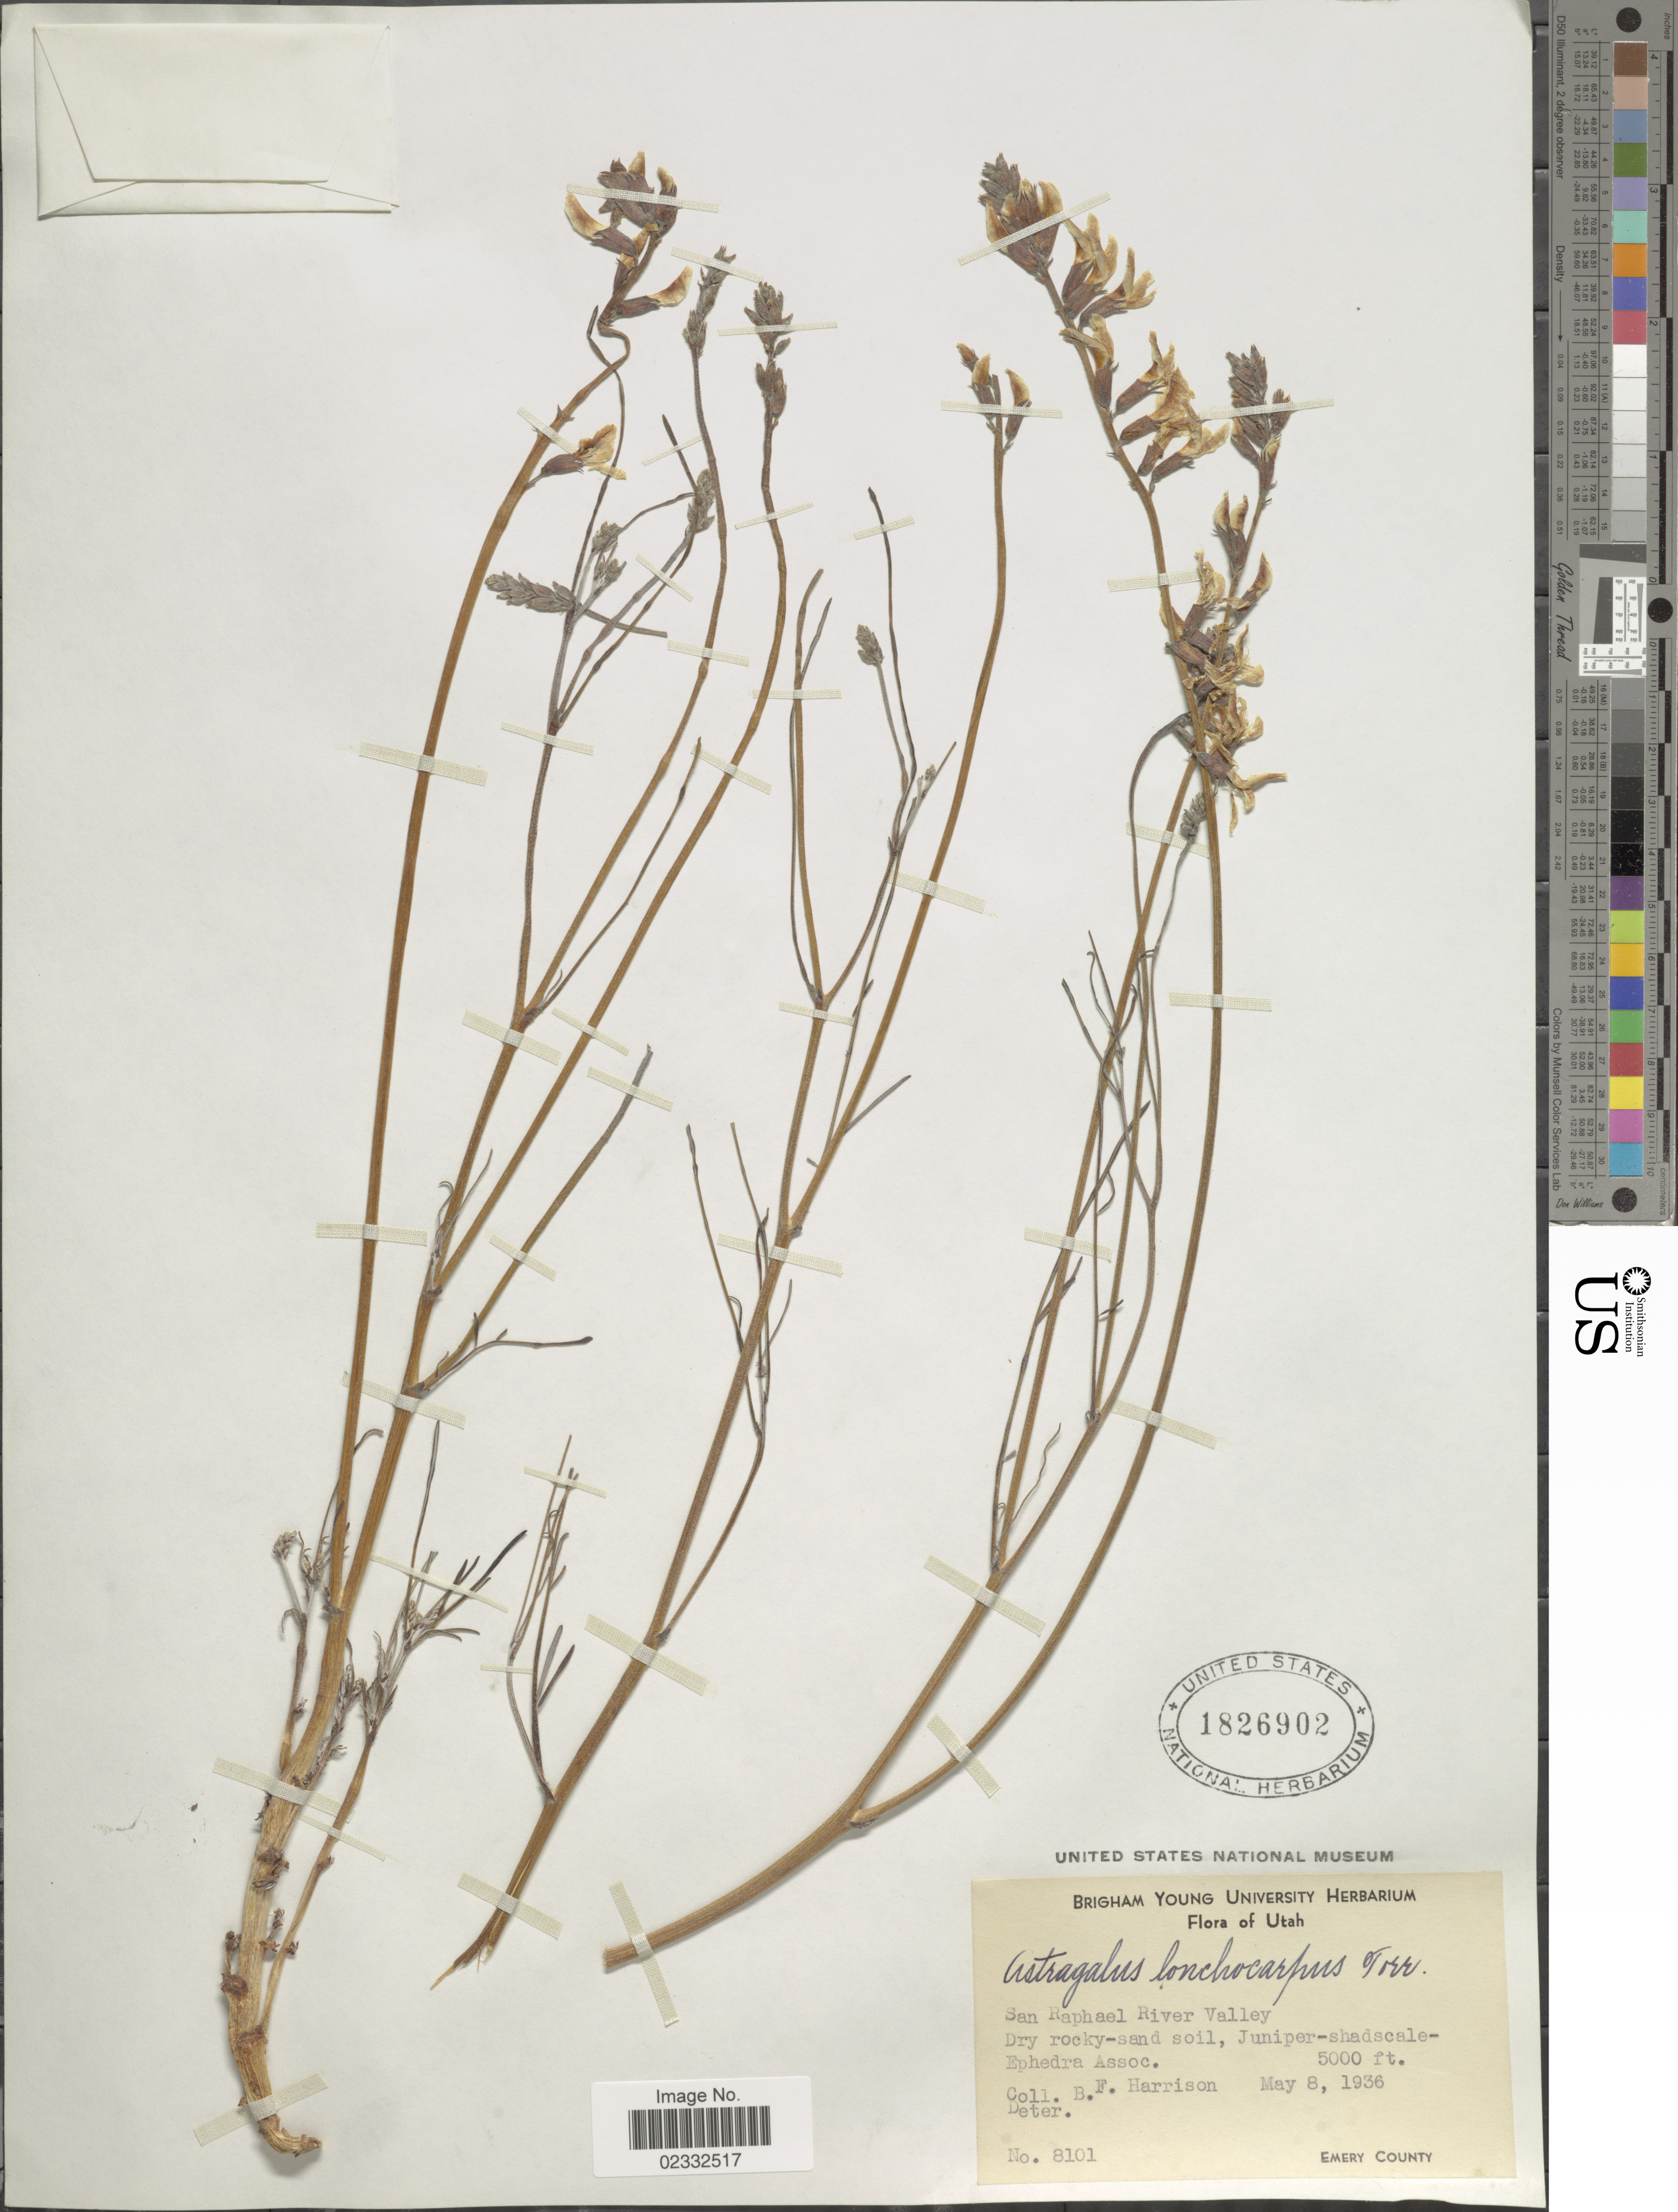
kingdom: Plantae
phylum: Tracheophyta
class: Magnoliopsida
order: Fabales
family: Fabaceae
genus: Astragalus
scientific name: Astragalus lonchocarpus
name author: Torr.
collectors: B. F. Harrison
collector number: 8101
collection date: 1936-05-08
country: United States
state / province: Utah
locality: San Raphael River Valley. Emery County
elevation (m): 1524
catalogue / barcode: US 1826902